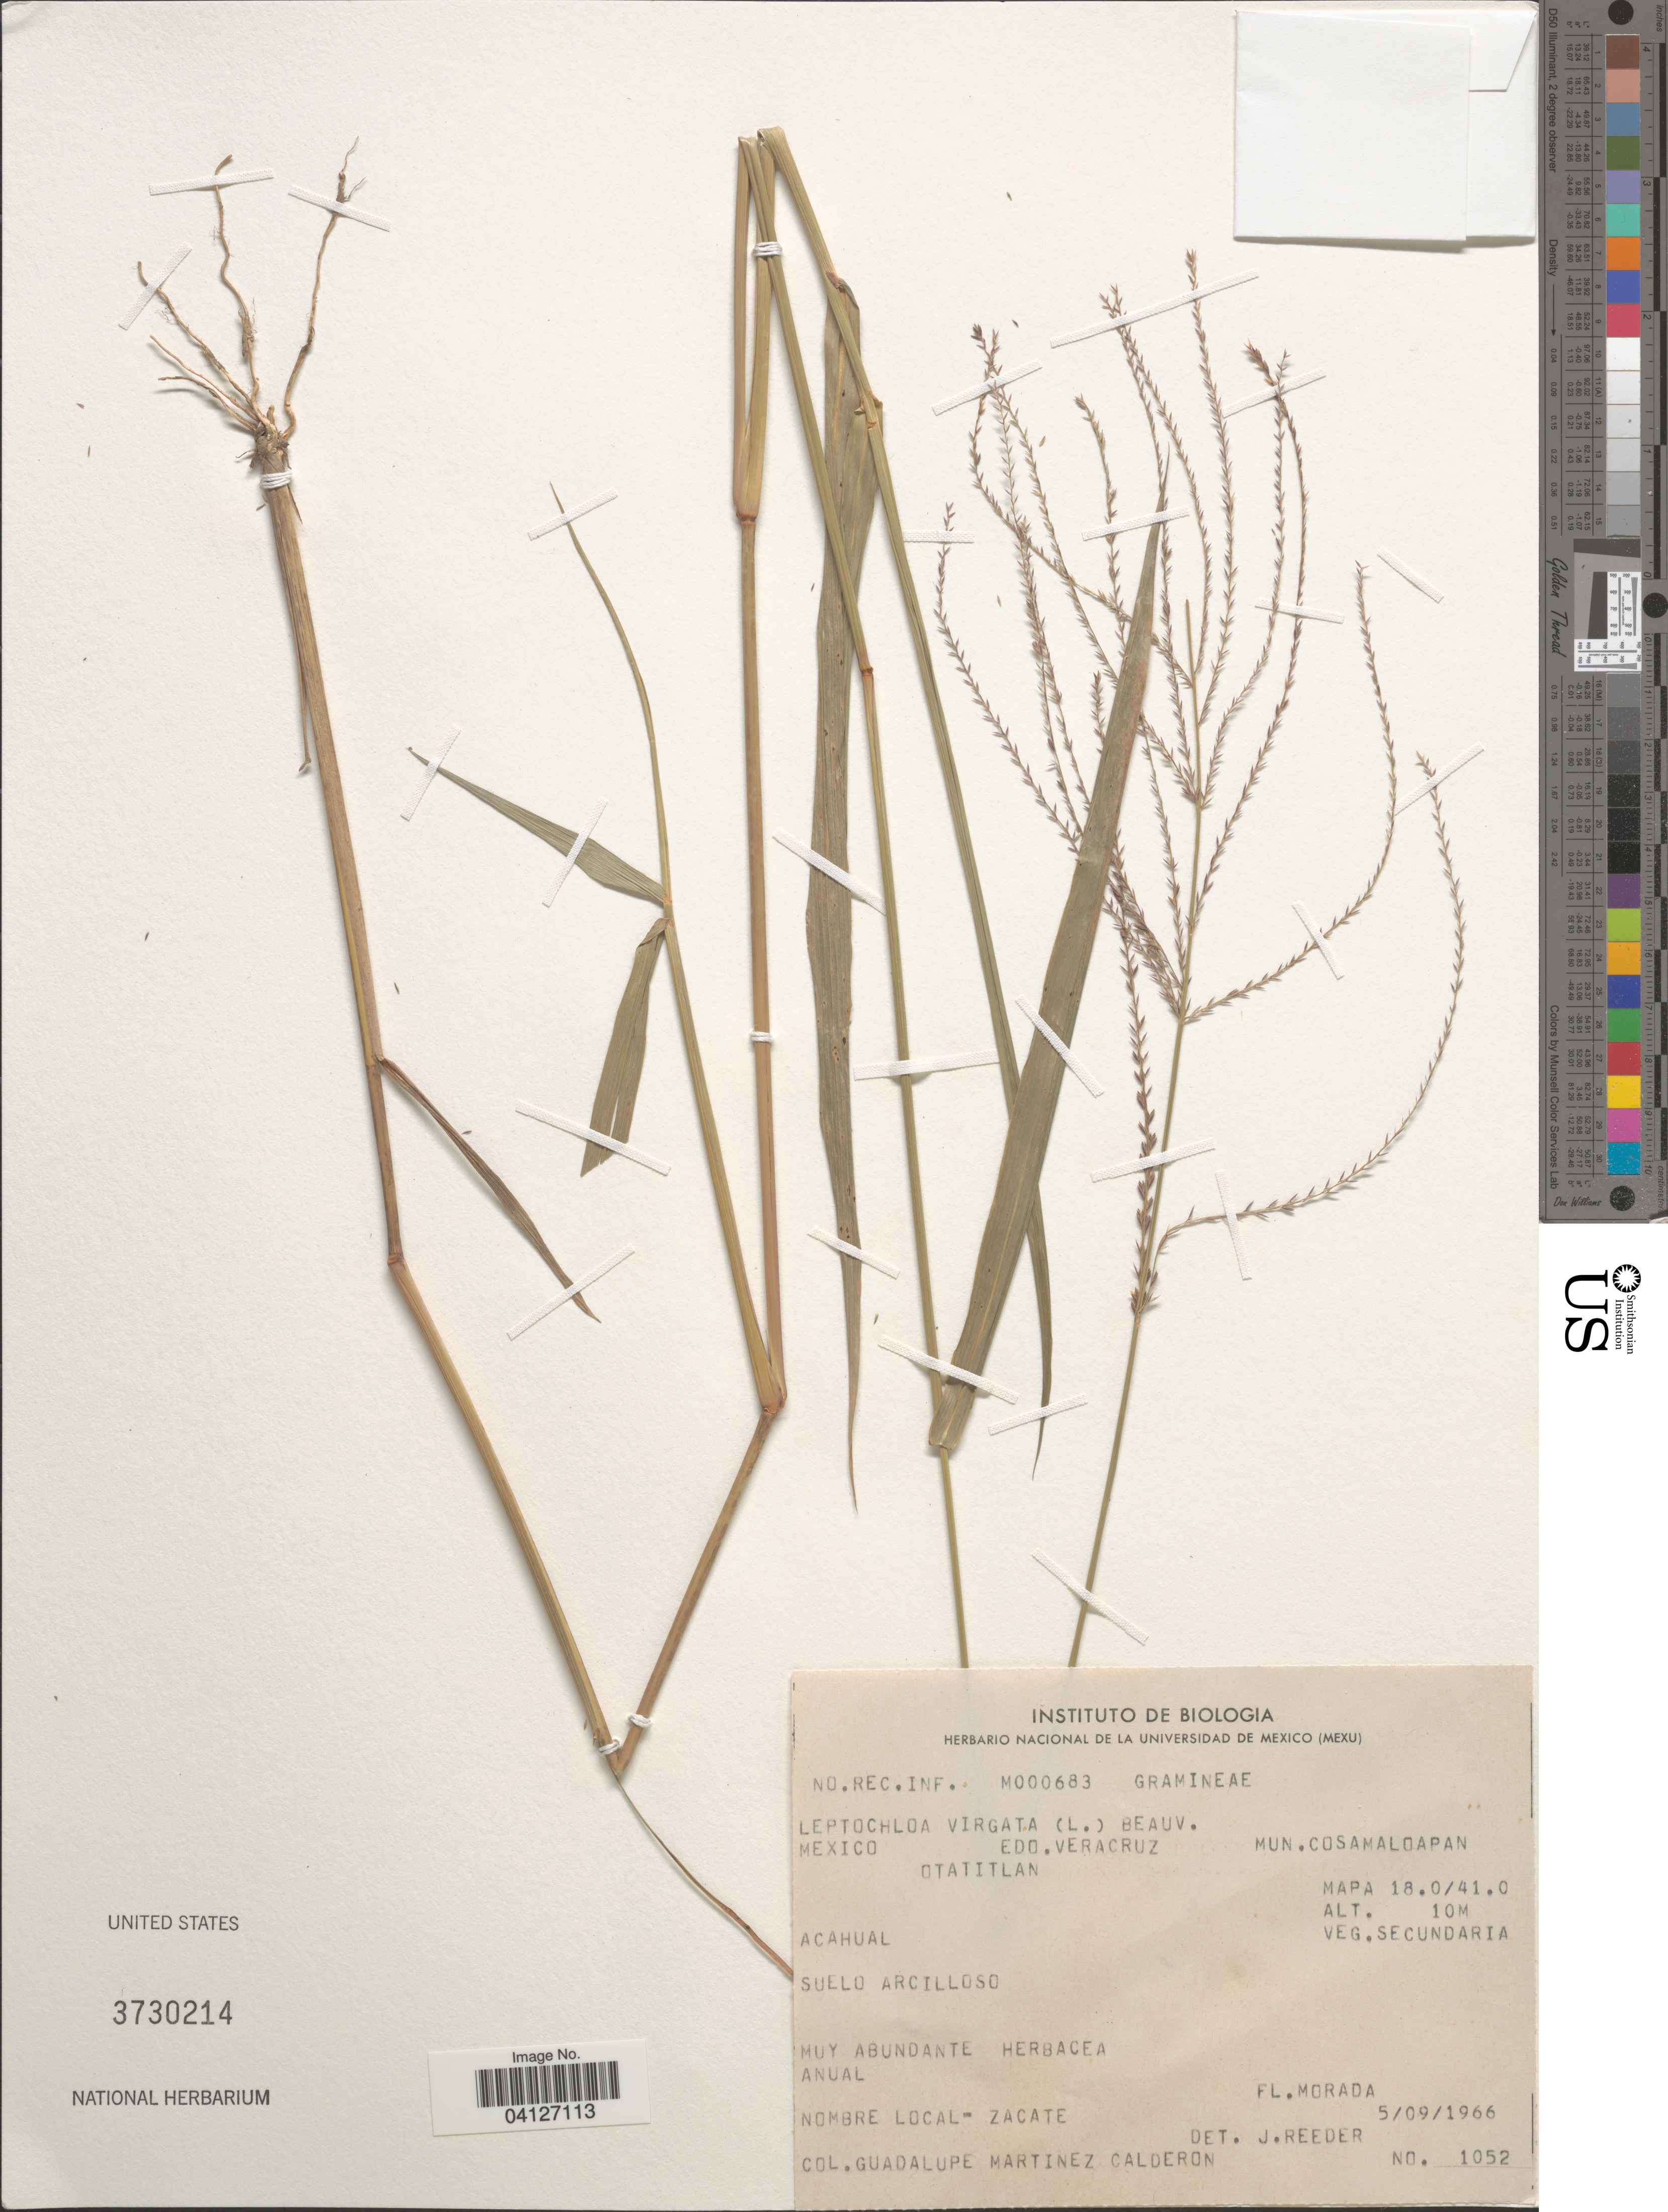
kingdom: Plantae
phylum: Tracheophyta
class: Liliopsida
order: Poales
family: Poaceae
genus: Leptochloa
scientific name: Leptochloa virgata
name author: (L.) P. Beauv.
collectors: G. Martínez Calderón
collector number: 1052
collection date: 1966-09-05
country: Mexico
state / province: Veracruz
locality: Edo. Veracruz. Mun. Cosamaloapan. Otatitlan. Mapa 18.0/41.0. Morada.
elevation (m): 10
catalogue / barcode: US 3730214